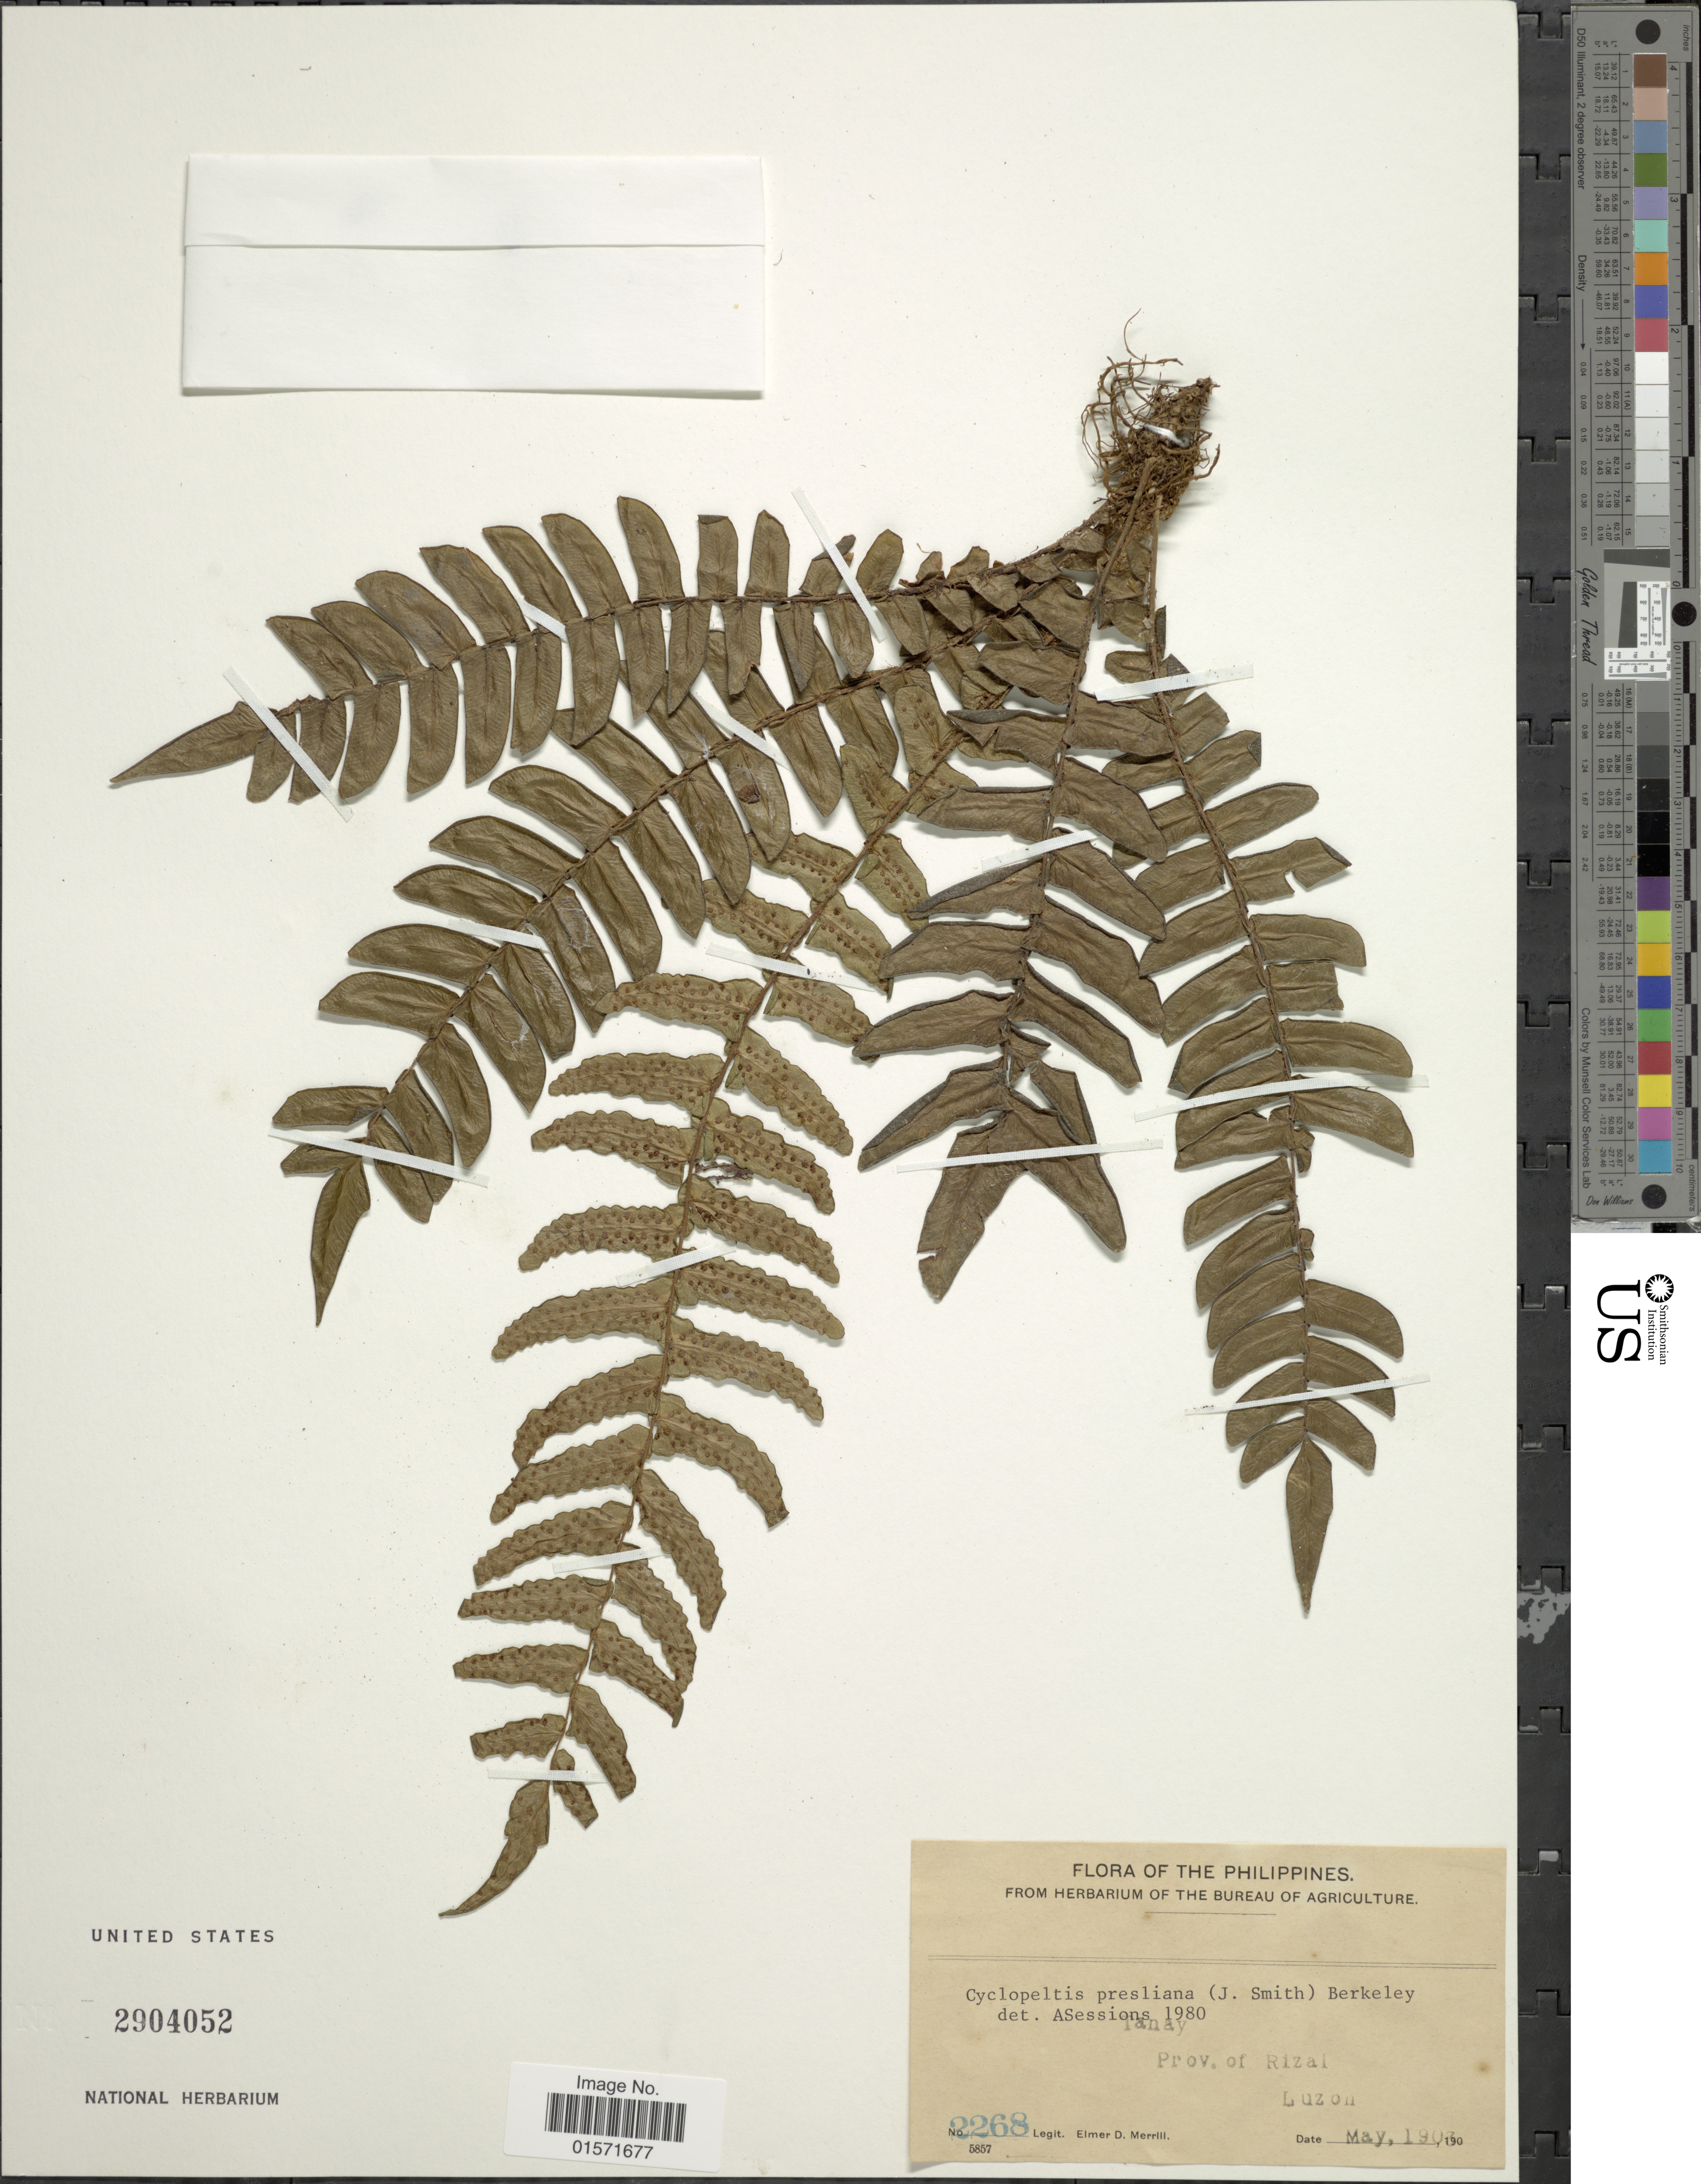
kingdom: Plantae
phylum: Tracheophyta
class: Polypodiopsida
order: Polypodiales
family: Lomariopsidaceae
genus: Cyclopeltis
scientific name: Cyclopeltis presliana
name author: (Mett.) Berkeley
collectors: E. D. Merrill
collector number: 2268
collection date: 1930-05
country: Philippines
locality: Tanay, Prov. of Rizal, Luzon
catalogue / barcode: US 2904052